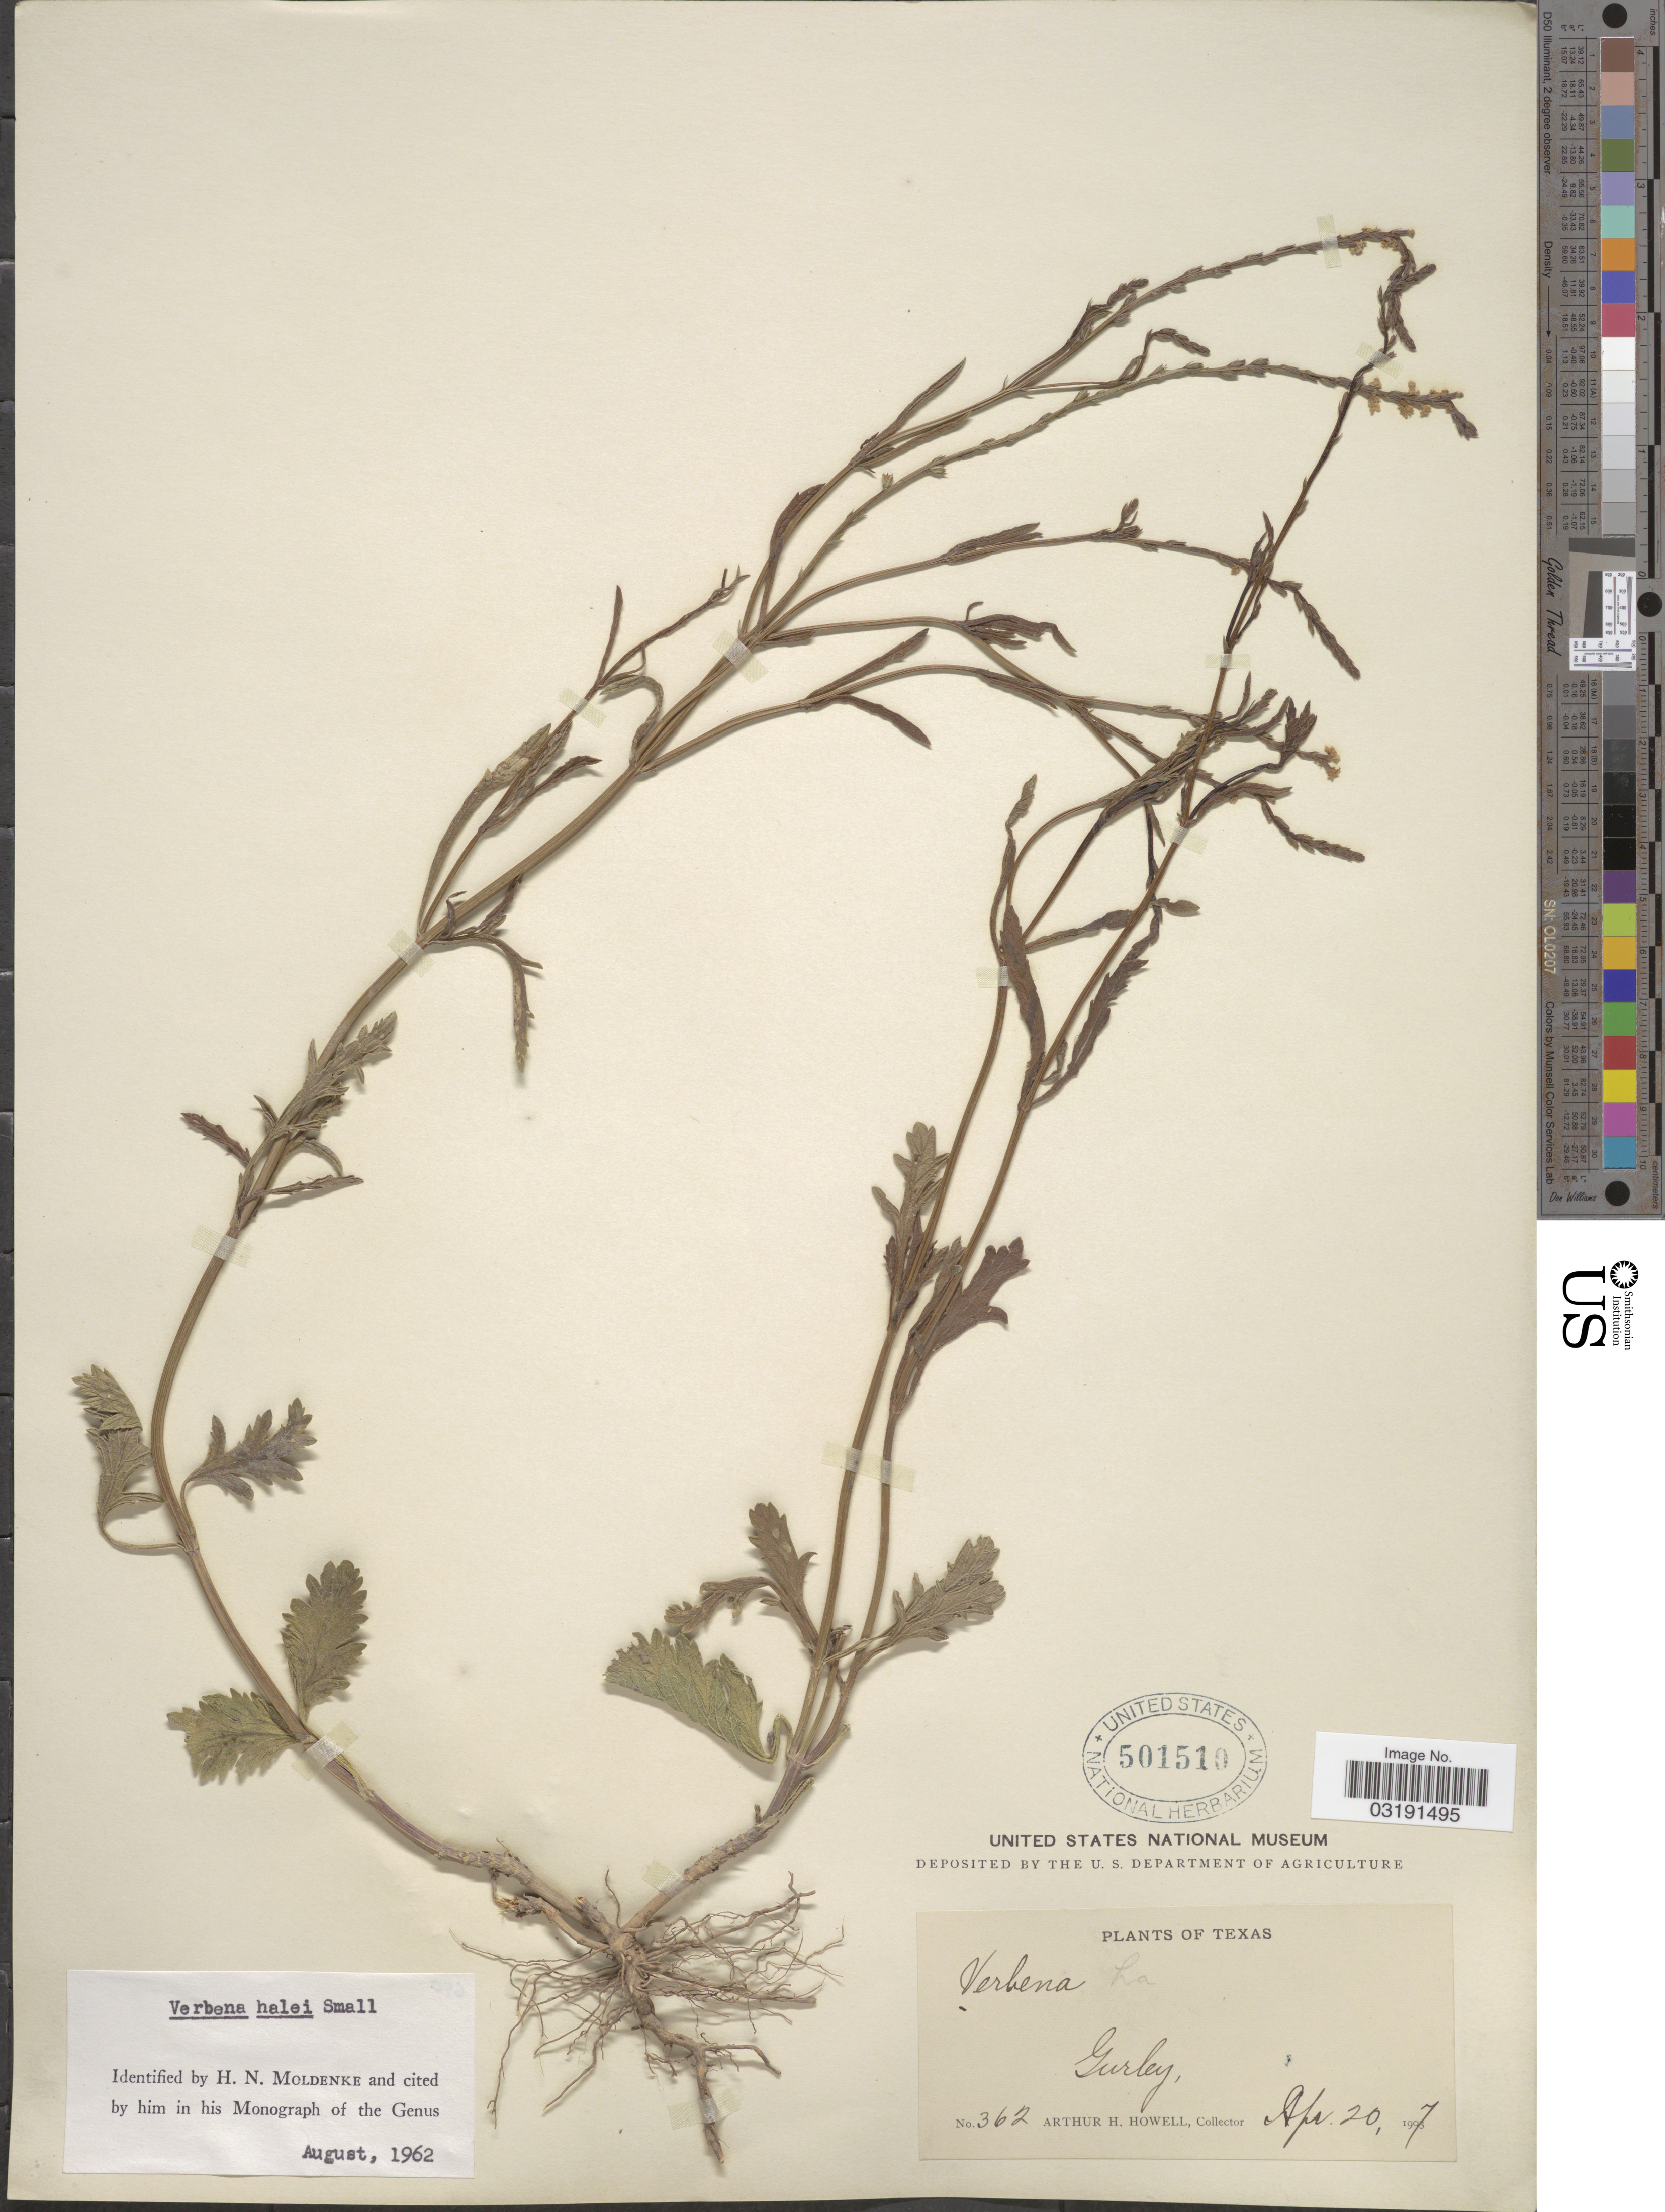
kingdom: Plantae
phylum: Tracheophyta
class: Magnoliopsida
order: Lamiales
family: Verbenaceae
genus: Verbena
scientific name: Verbena halei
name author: Small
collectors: A. H. Howell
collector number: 362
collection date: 1907-04-20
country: United States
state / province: Texas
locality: Gurley.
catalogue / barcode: US 501510